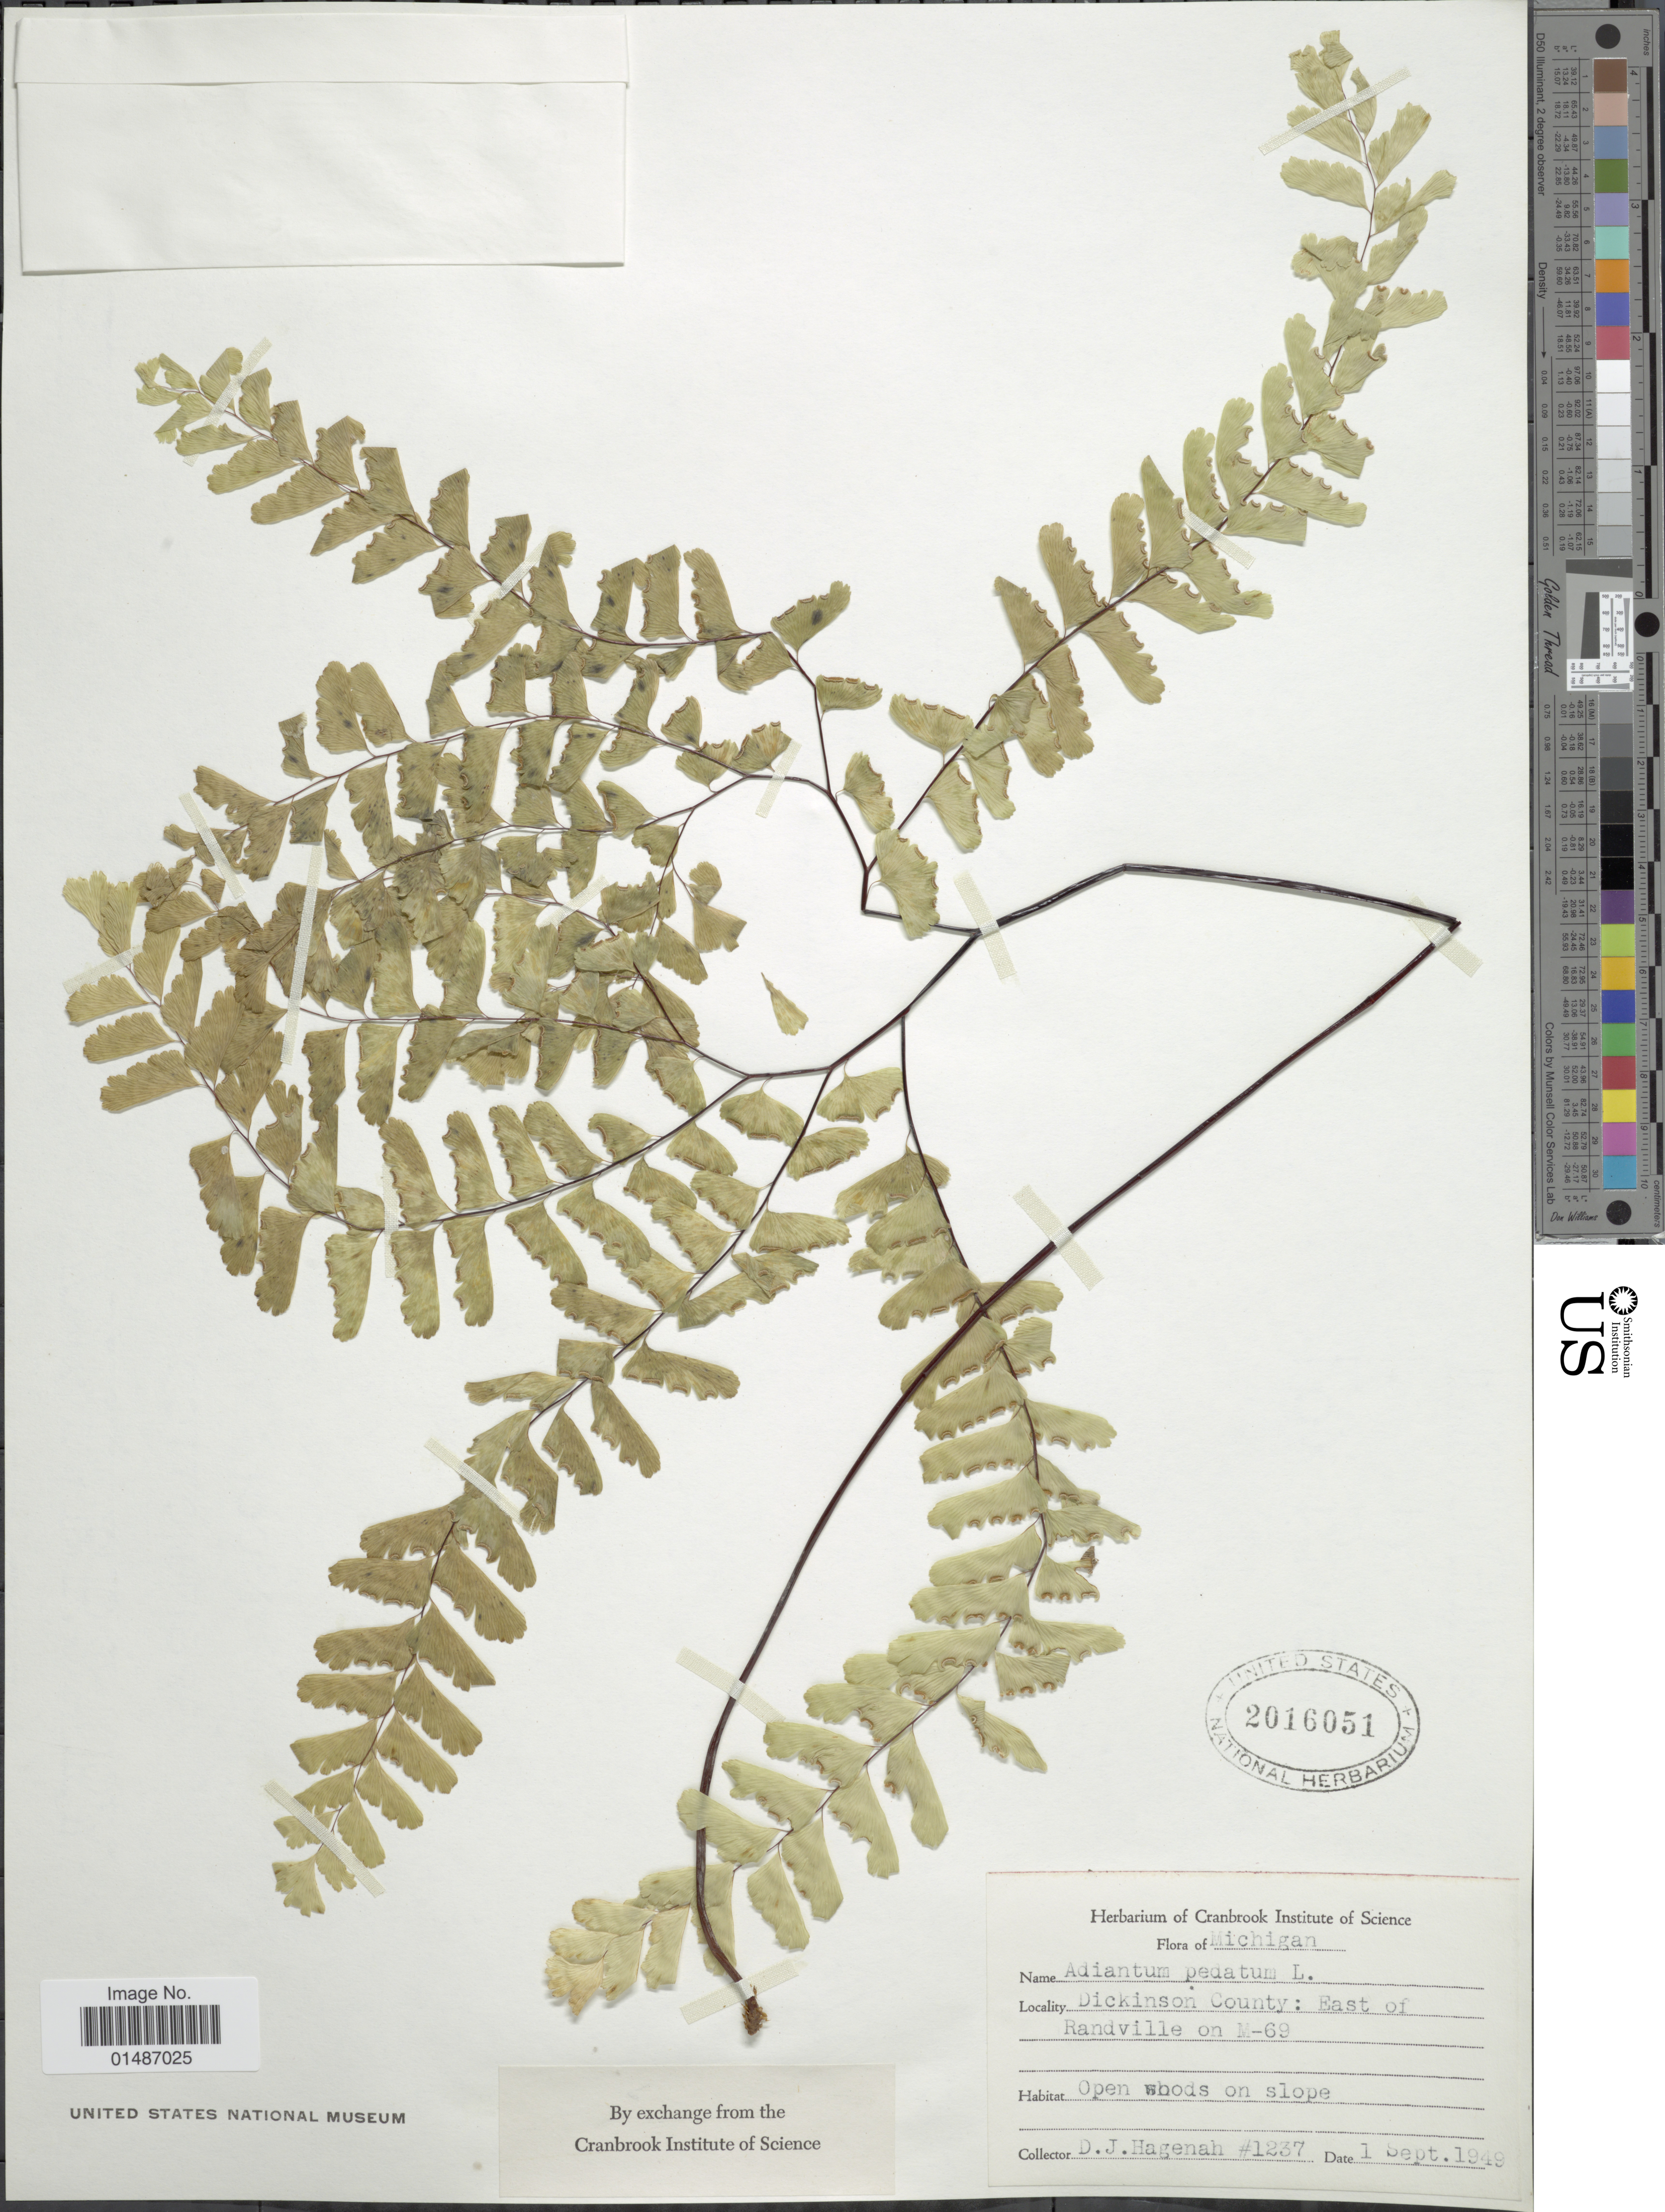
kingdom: Plantae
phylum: Tracheophyta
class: Polypodiopsida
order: Polypodiales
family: Pteridaceae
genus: Adiantum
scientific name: Adiantum pedatum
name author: L.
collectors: D. Hagenah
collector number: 1237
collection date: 1949-09-01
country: United States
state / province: Michigan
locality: Dickinson County: East of Randville on M-69.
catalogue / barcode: US 2016051